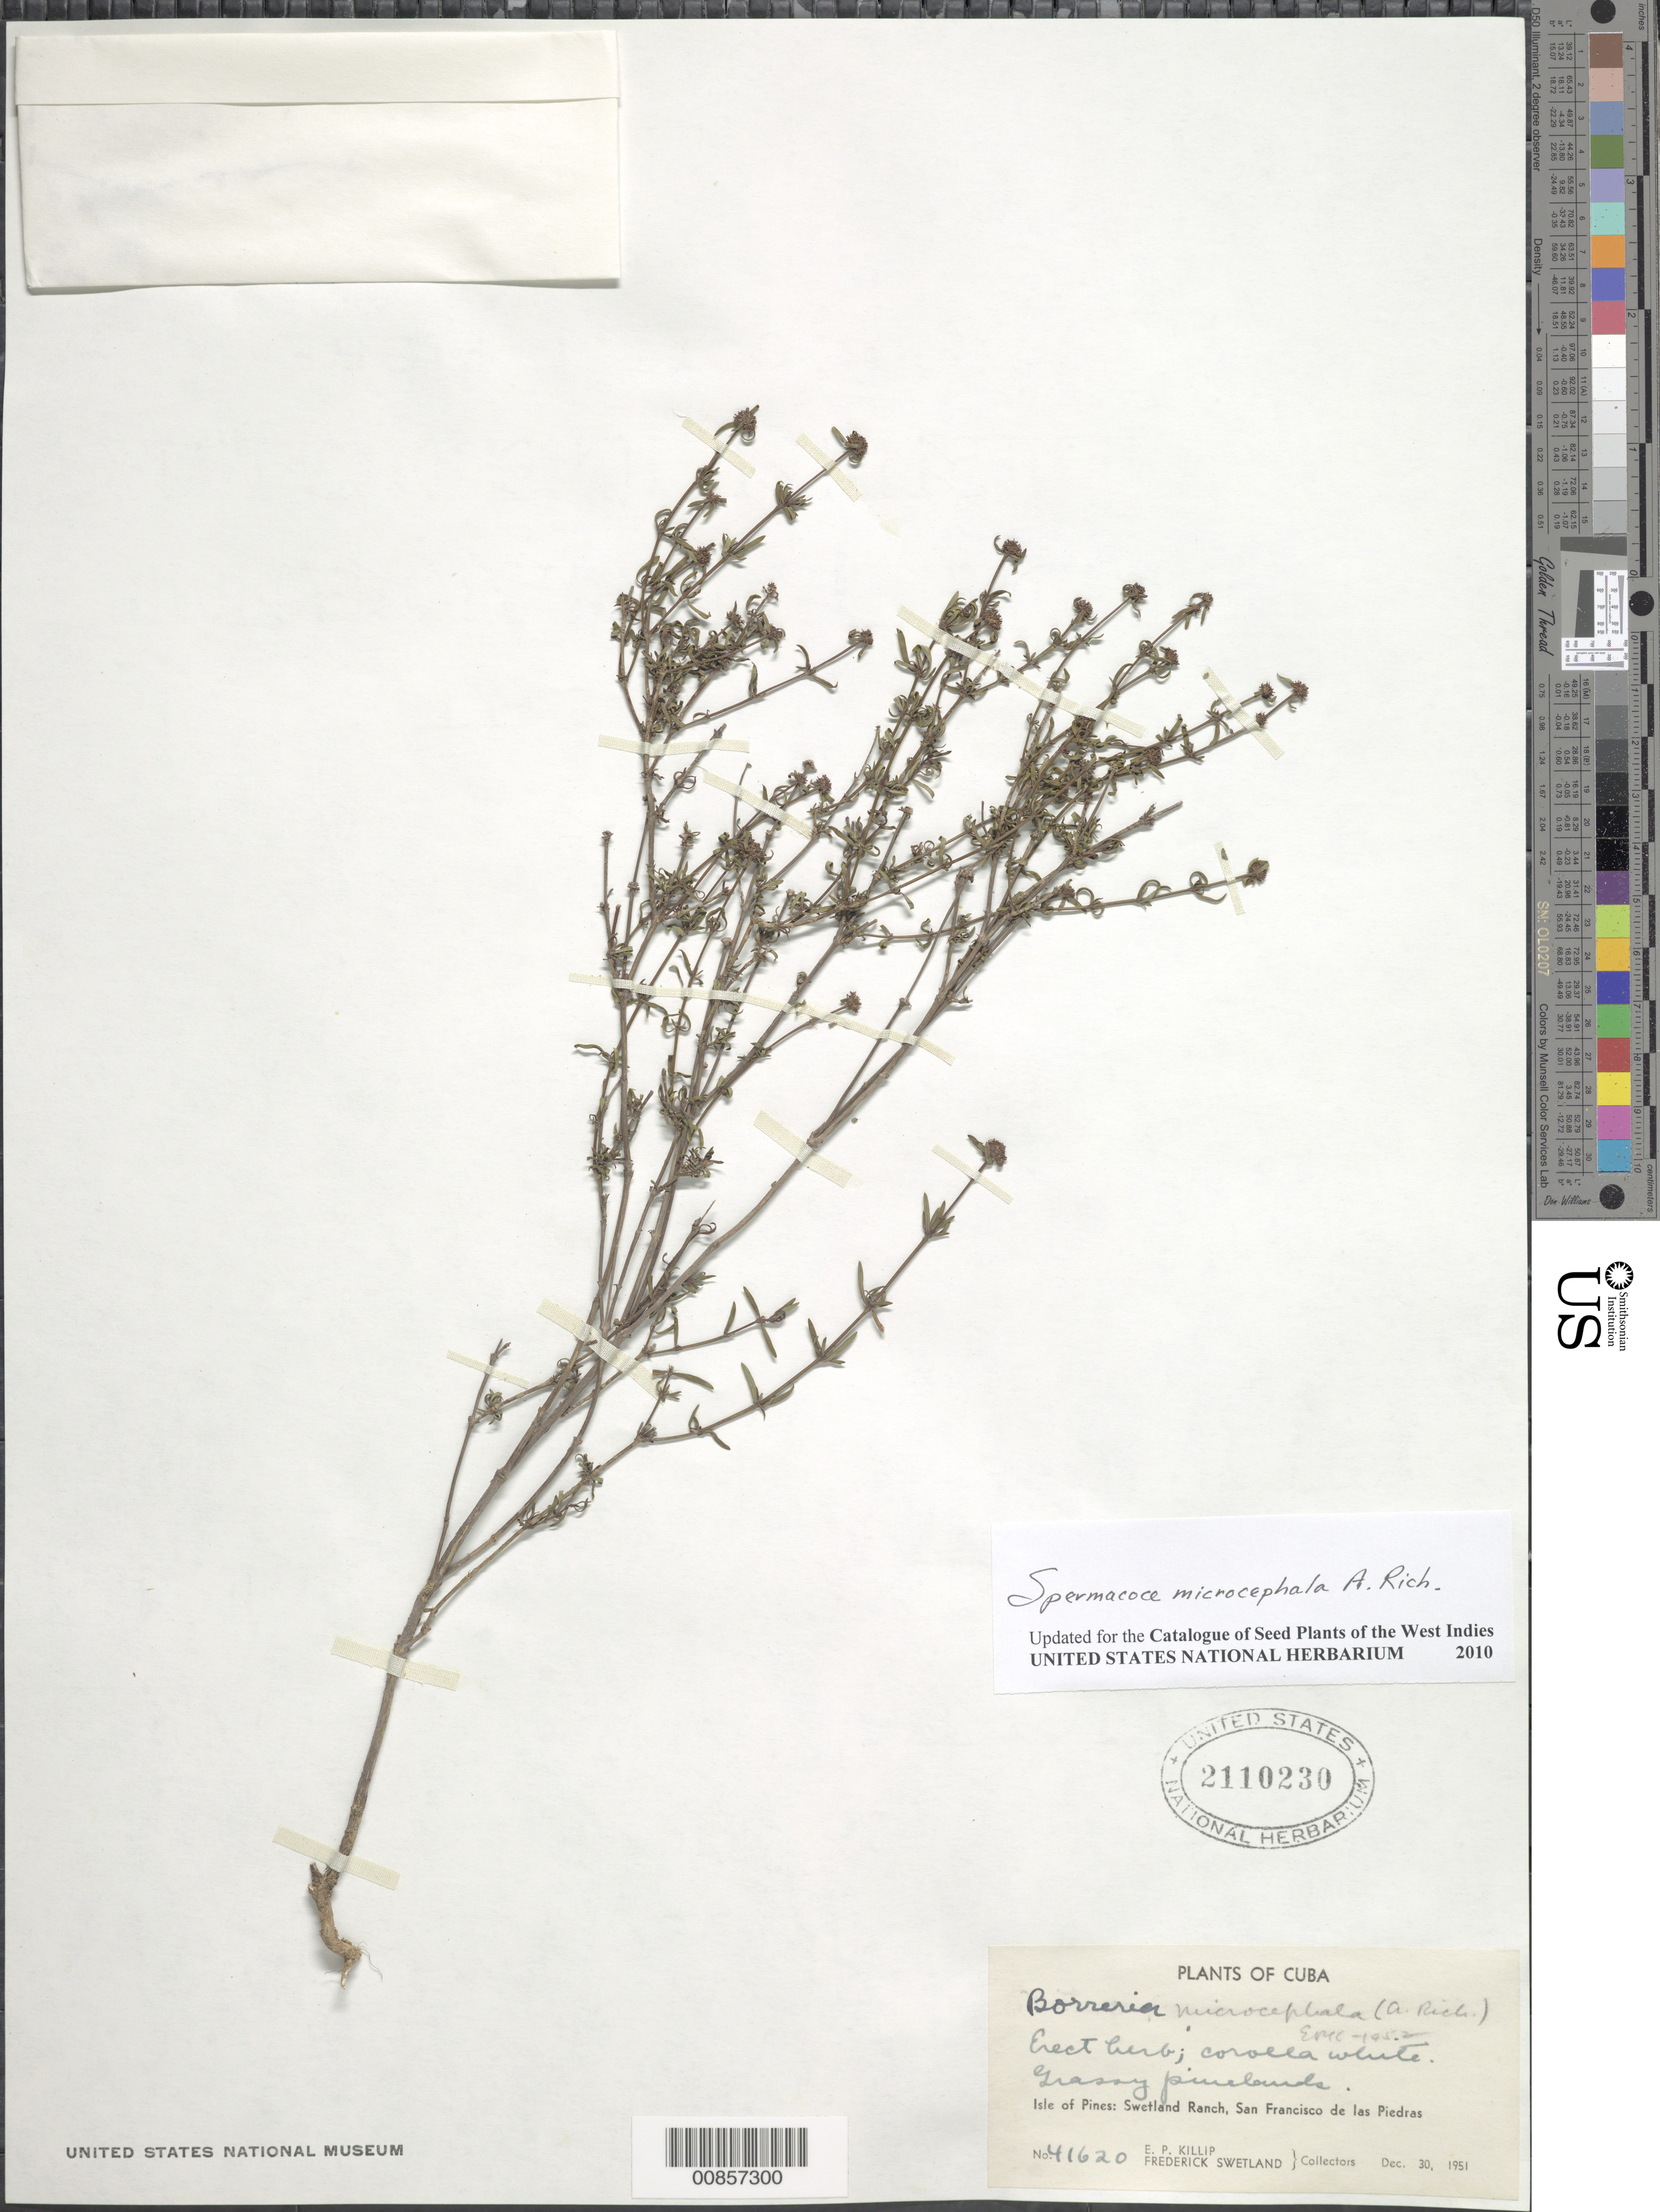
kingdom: Plantae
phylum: Tracheophyta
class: Magnoliopsida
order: Gentianales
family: Rubiaceae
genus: Spermacoce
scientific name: Spermacoce verticillata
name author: L.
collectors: E. P. Killip & F. Swetland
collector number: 41620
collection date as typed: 30 Dec 1951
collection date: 1951-12-30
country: Cuba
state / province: Isla de La Juventud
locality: Swetland Ranch, San Francisco de las Piedras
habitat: Grassy pinelands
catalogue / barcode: US 2110230